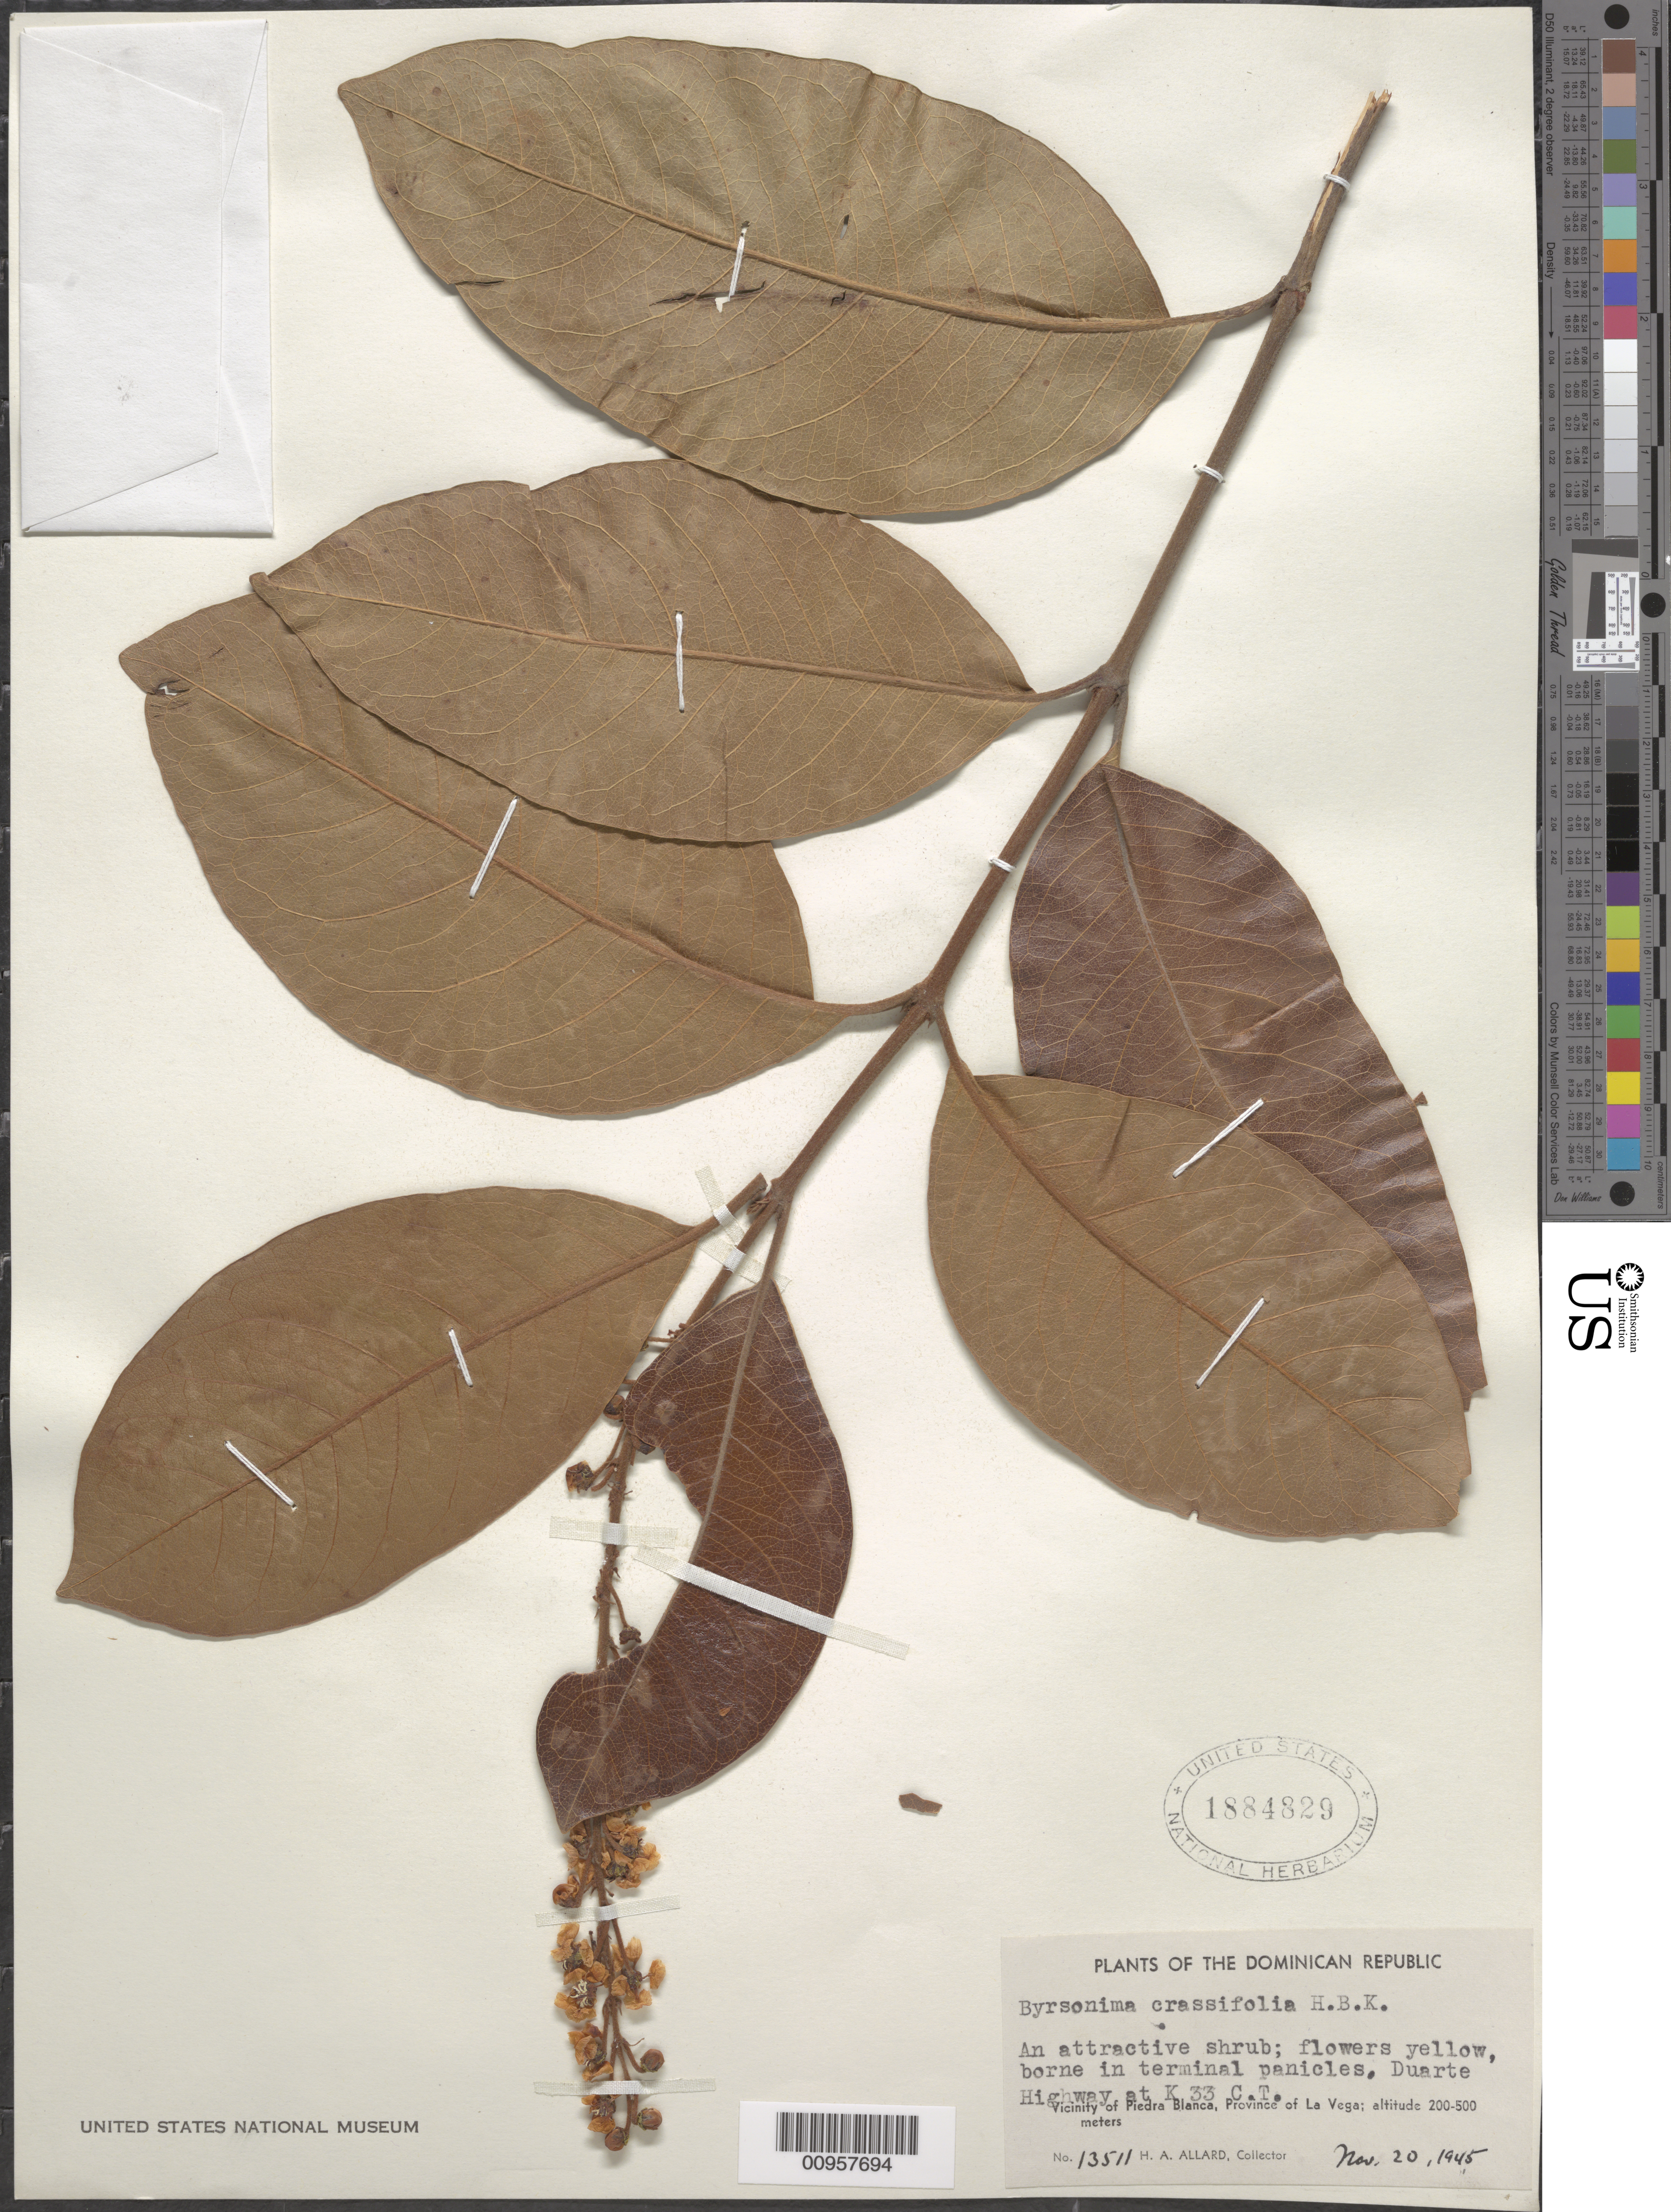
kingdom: Plantae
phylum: Tracheophyta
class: Magnoliopsida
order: Malpighiales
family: Malpighiaceae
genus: Byrsonima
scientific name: Byrsonima crassifolia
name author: (L.) Kunth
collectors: H. A. Allard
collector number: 13511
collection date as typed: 20 Nov 1945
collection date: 1945-11-20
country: Dominican Republic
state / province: La Vega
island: Hispaniola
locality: Vicinity of Piedra Blanca, Duarte Highway at K 33 C.T.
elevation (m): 200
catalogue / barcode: US 1884829